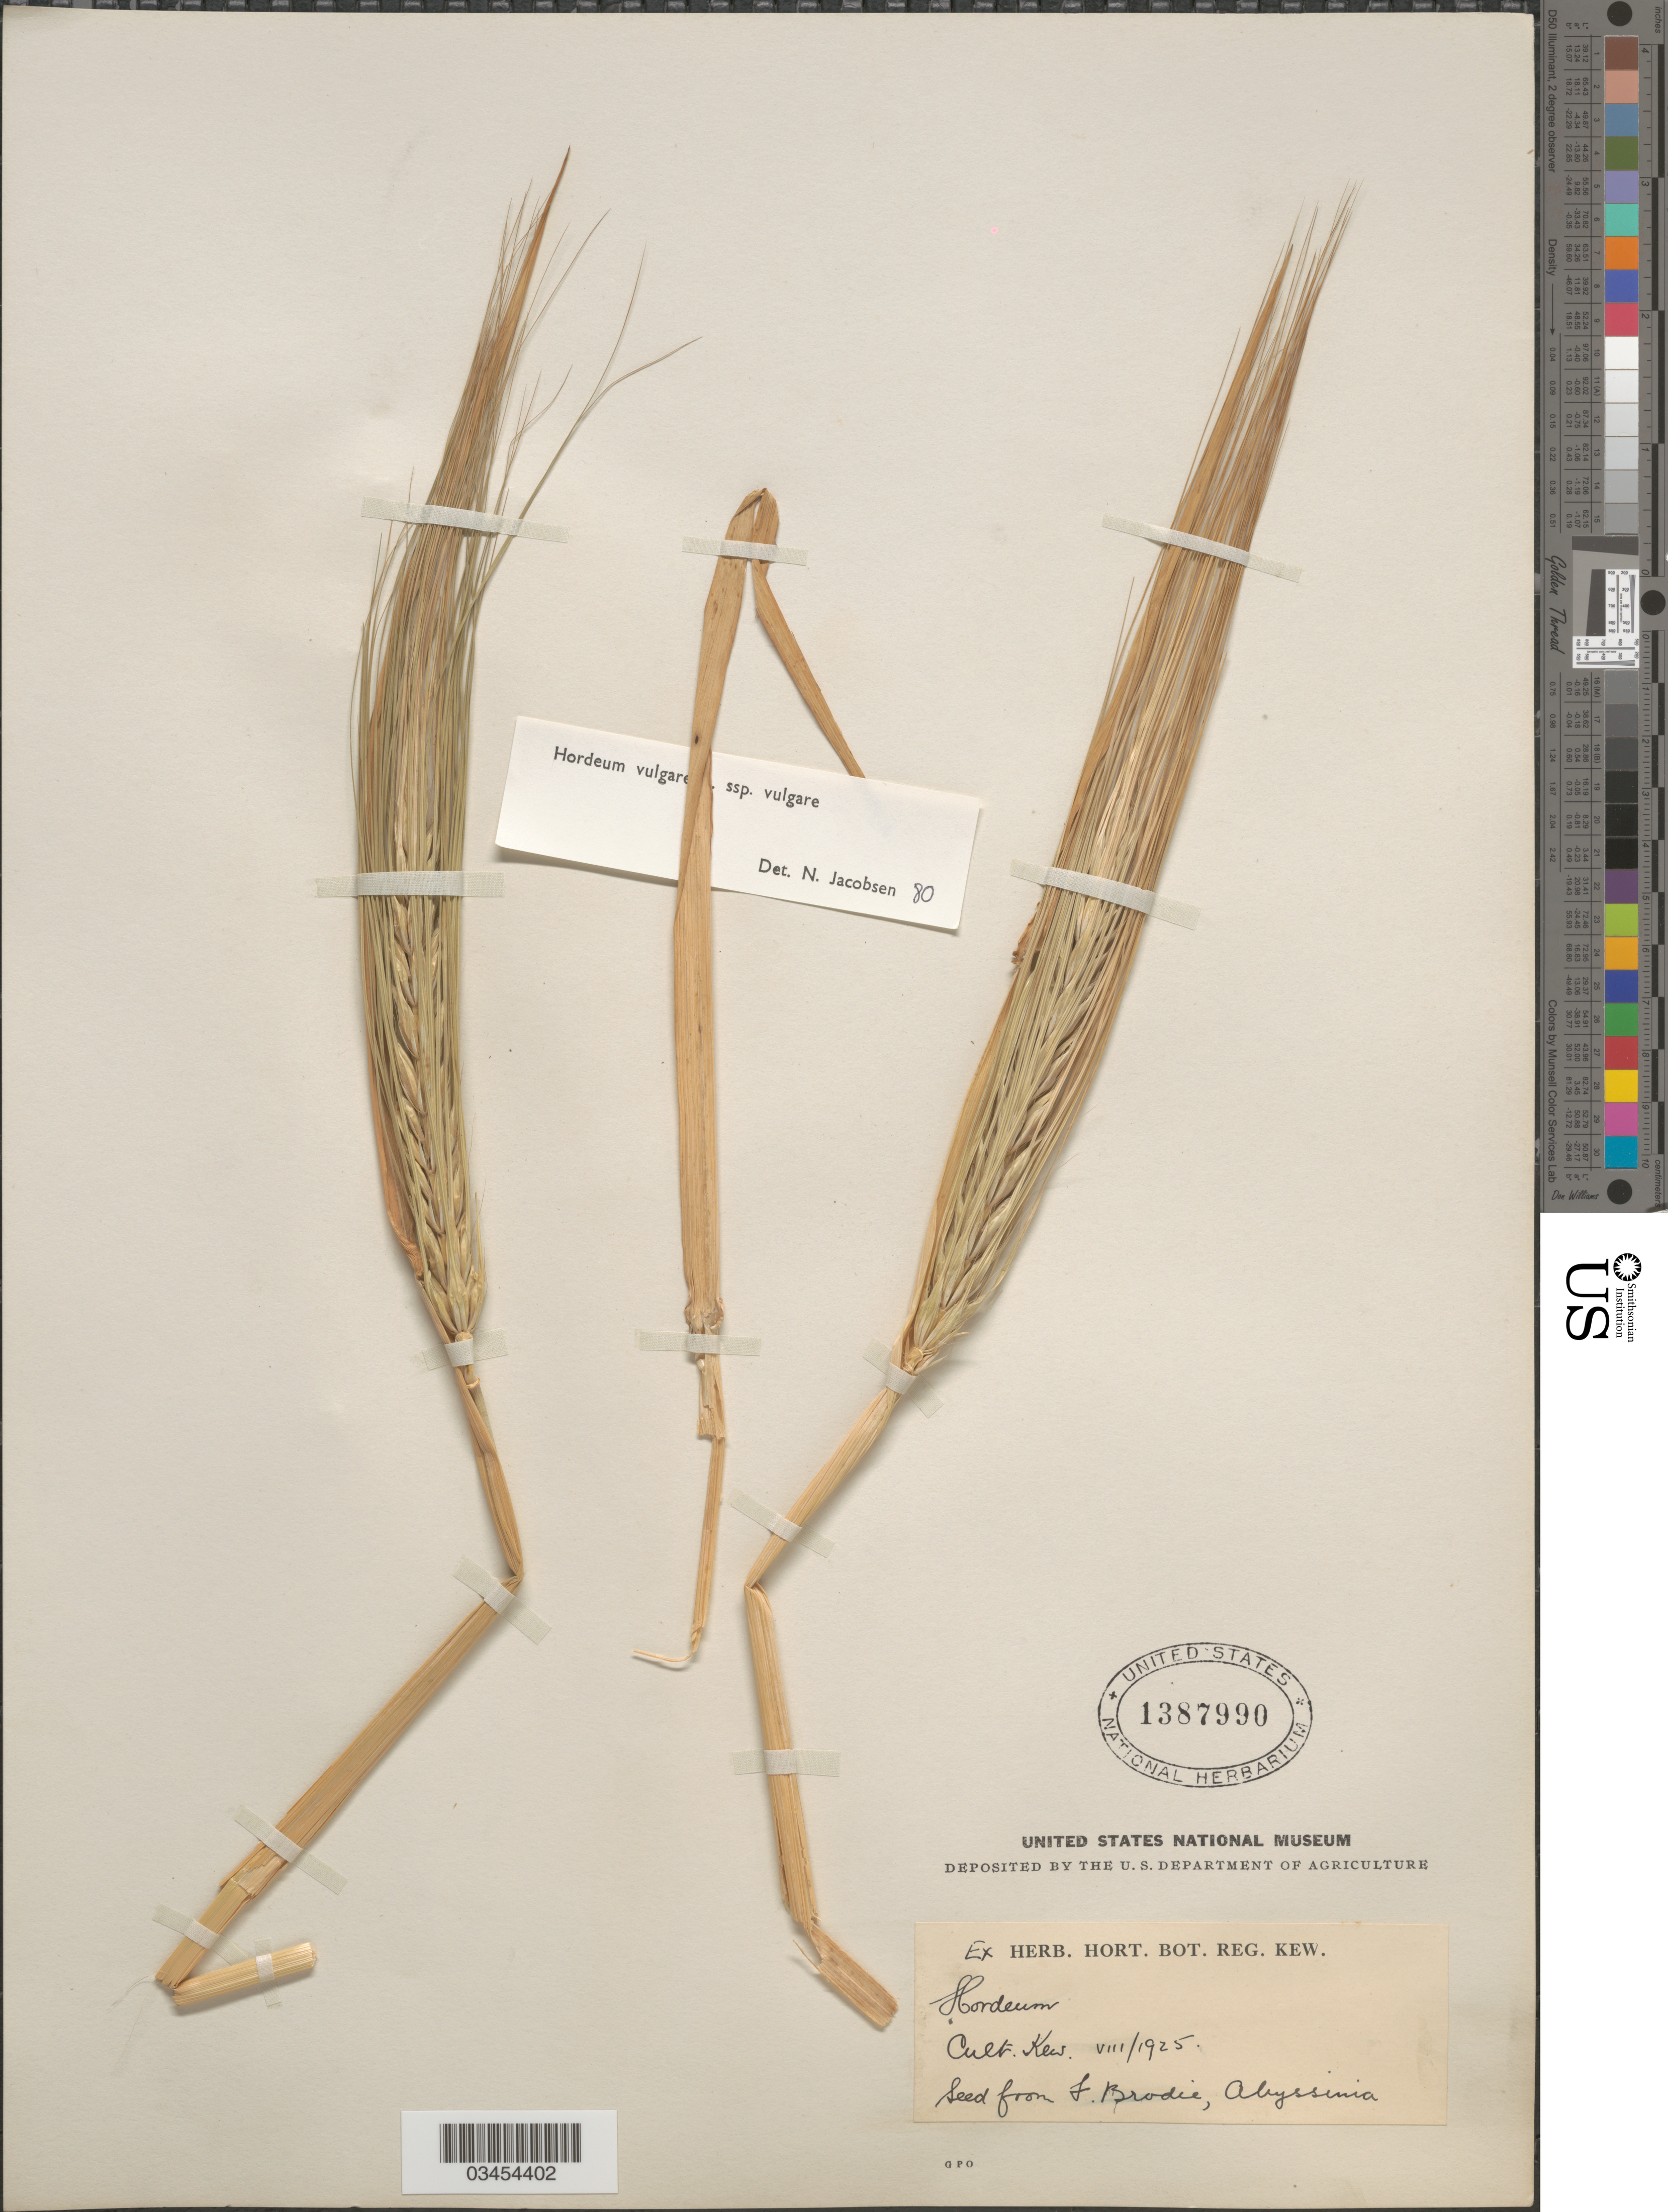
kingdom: Plantae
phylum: Tracheophyta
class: Liliopsida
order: Poales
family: Poaceae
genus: Hordeum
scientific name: Hordeum vulgare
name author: L.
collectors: Ex herb. Hort. Bot. Reg. Kew.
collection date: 1925-08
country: United Kingdom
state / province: England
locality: Cult. Kew.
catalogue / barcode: US 1387990